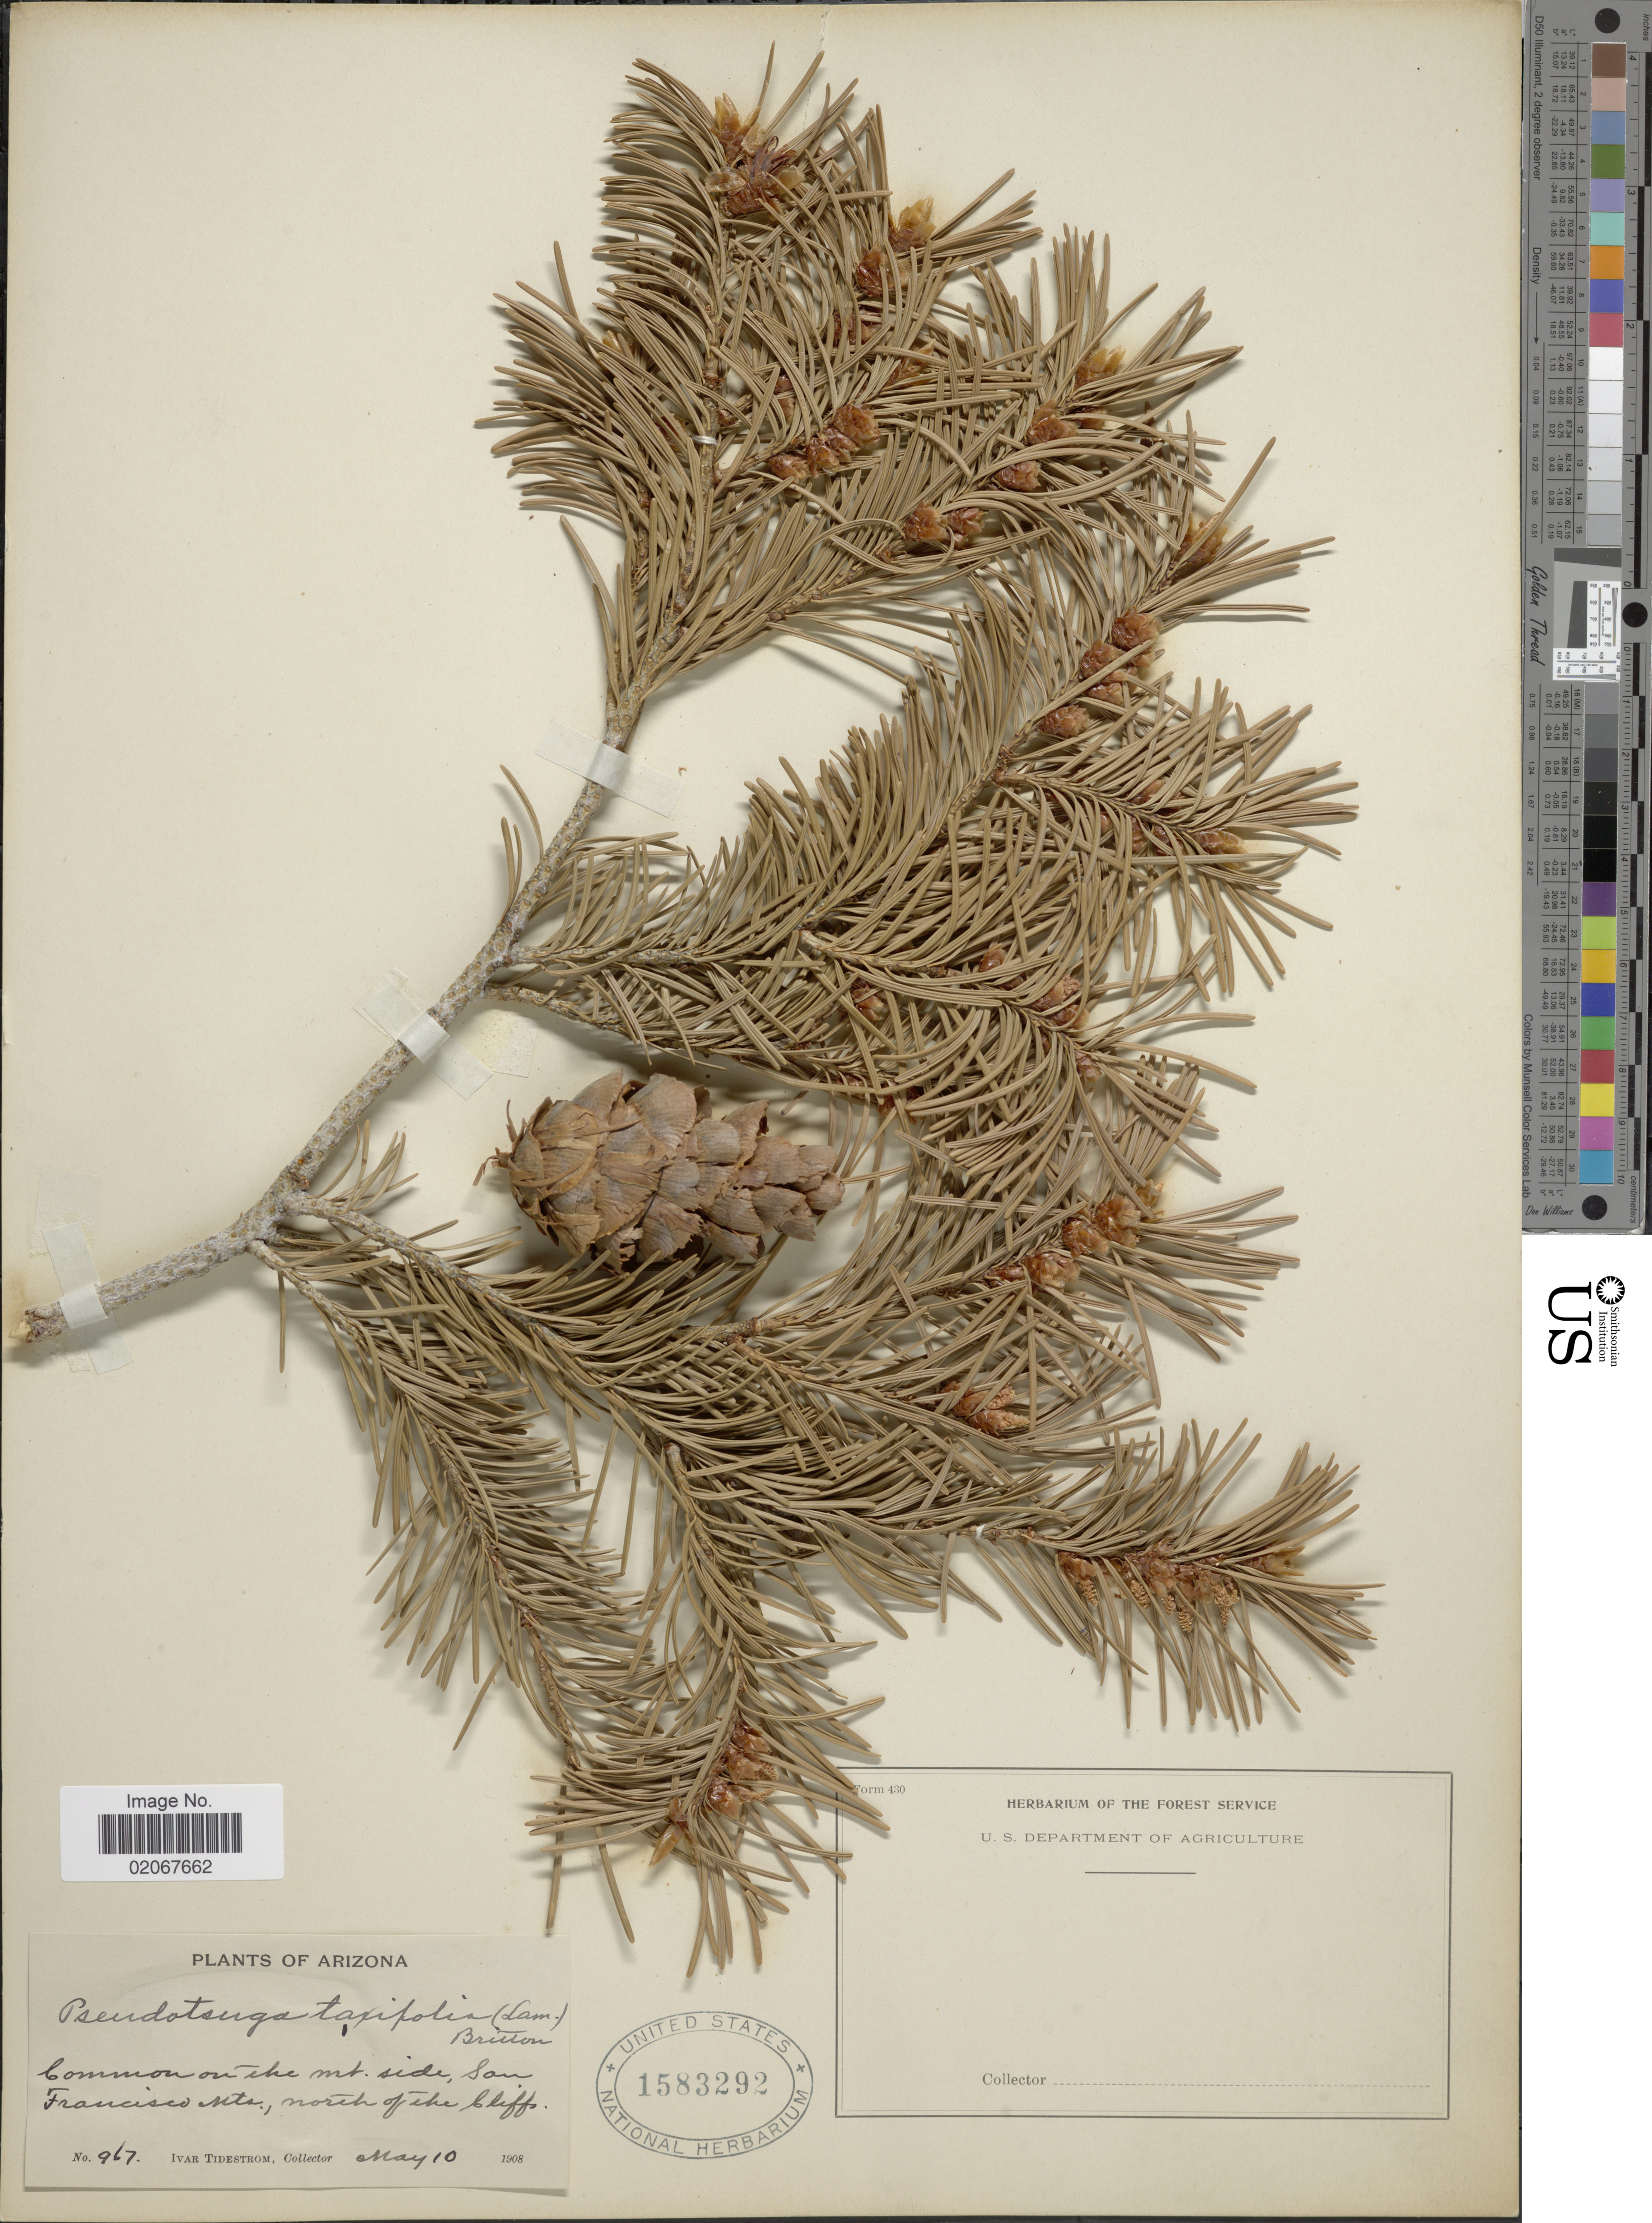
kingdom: Plantae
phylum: Tracheophyta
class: Pinopsida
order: Pinales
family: Pinaceae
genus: Pseudotsuga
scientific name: Pseudotsuga menziesii var. glauca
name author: (Beissn.) Franco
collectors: I. F. Tidestrom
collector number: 967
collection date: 1908-05-10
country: United States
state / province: Arizona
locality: San Francisco Mts., north of the Cliffs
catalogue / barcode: US 1583292